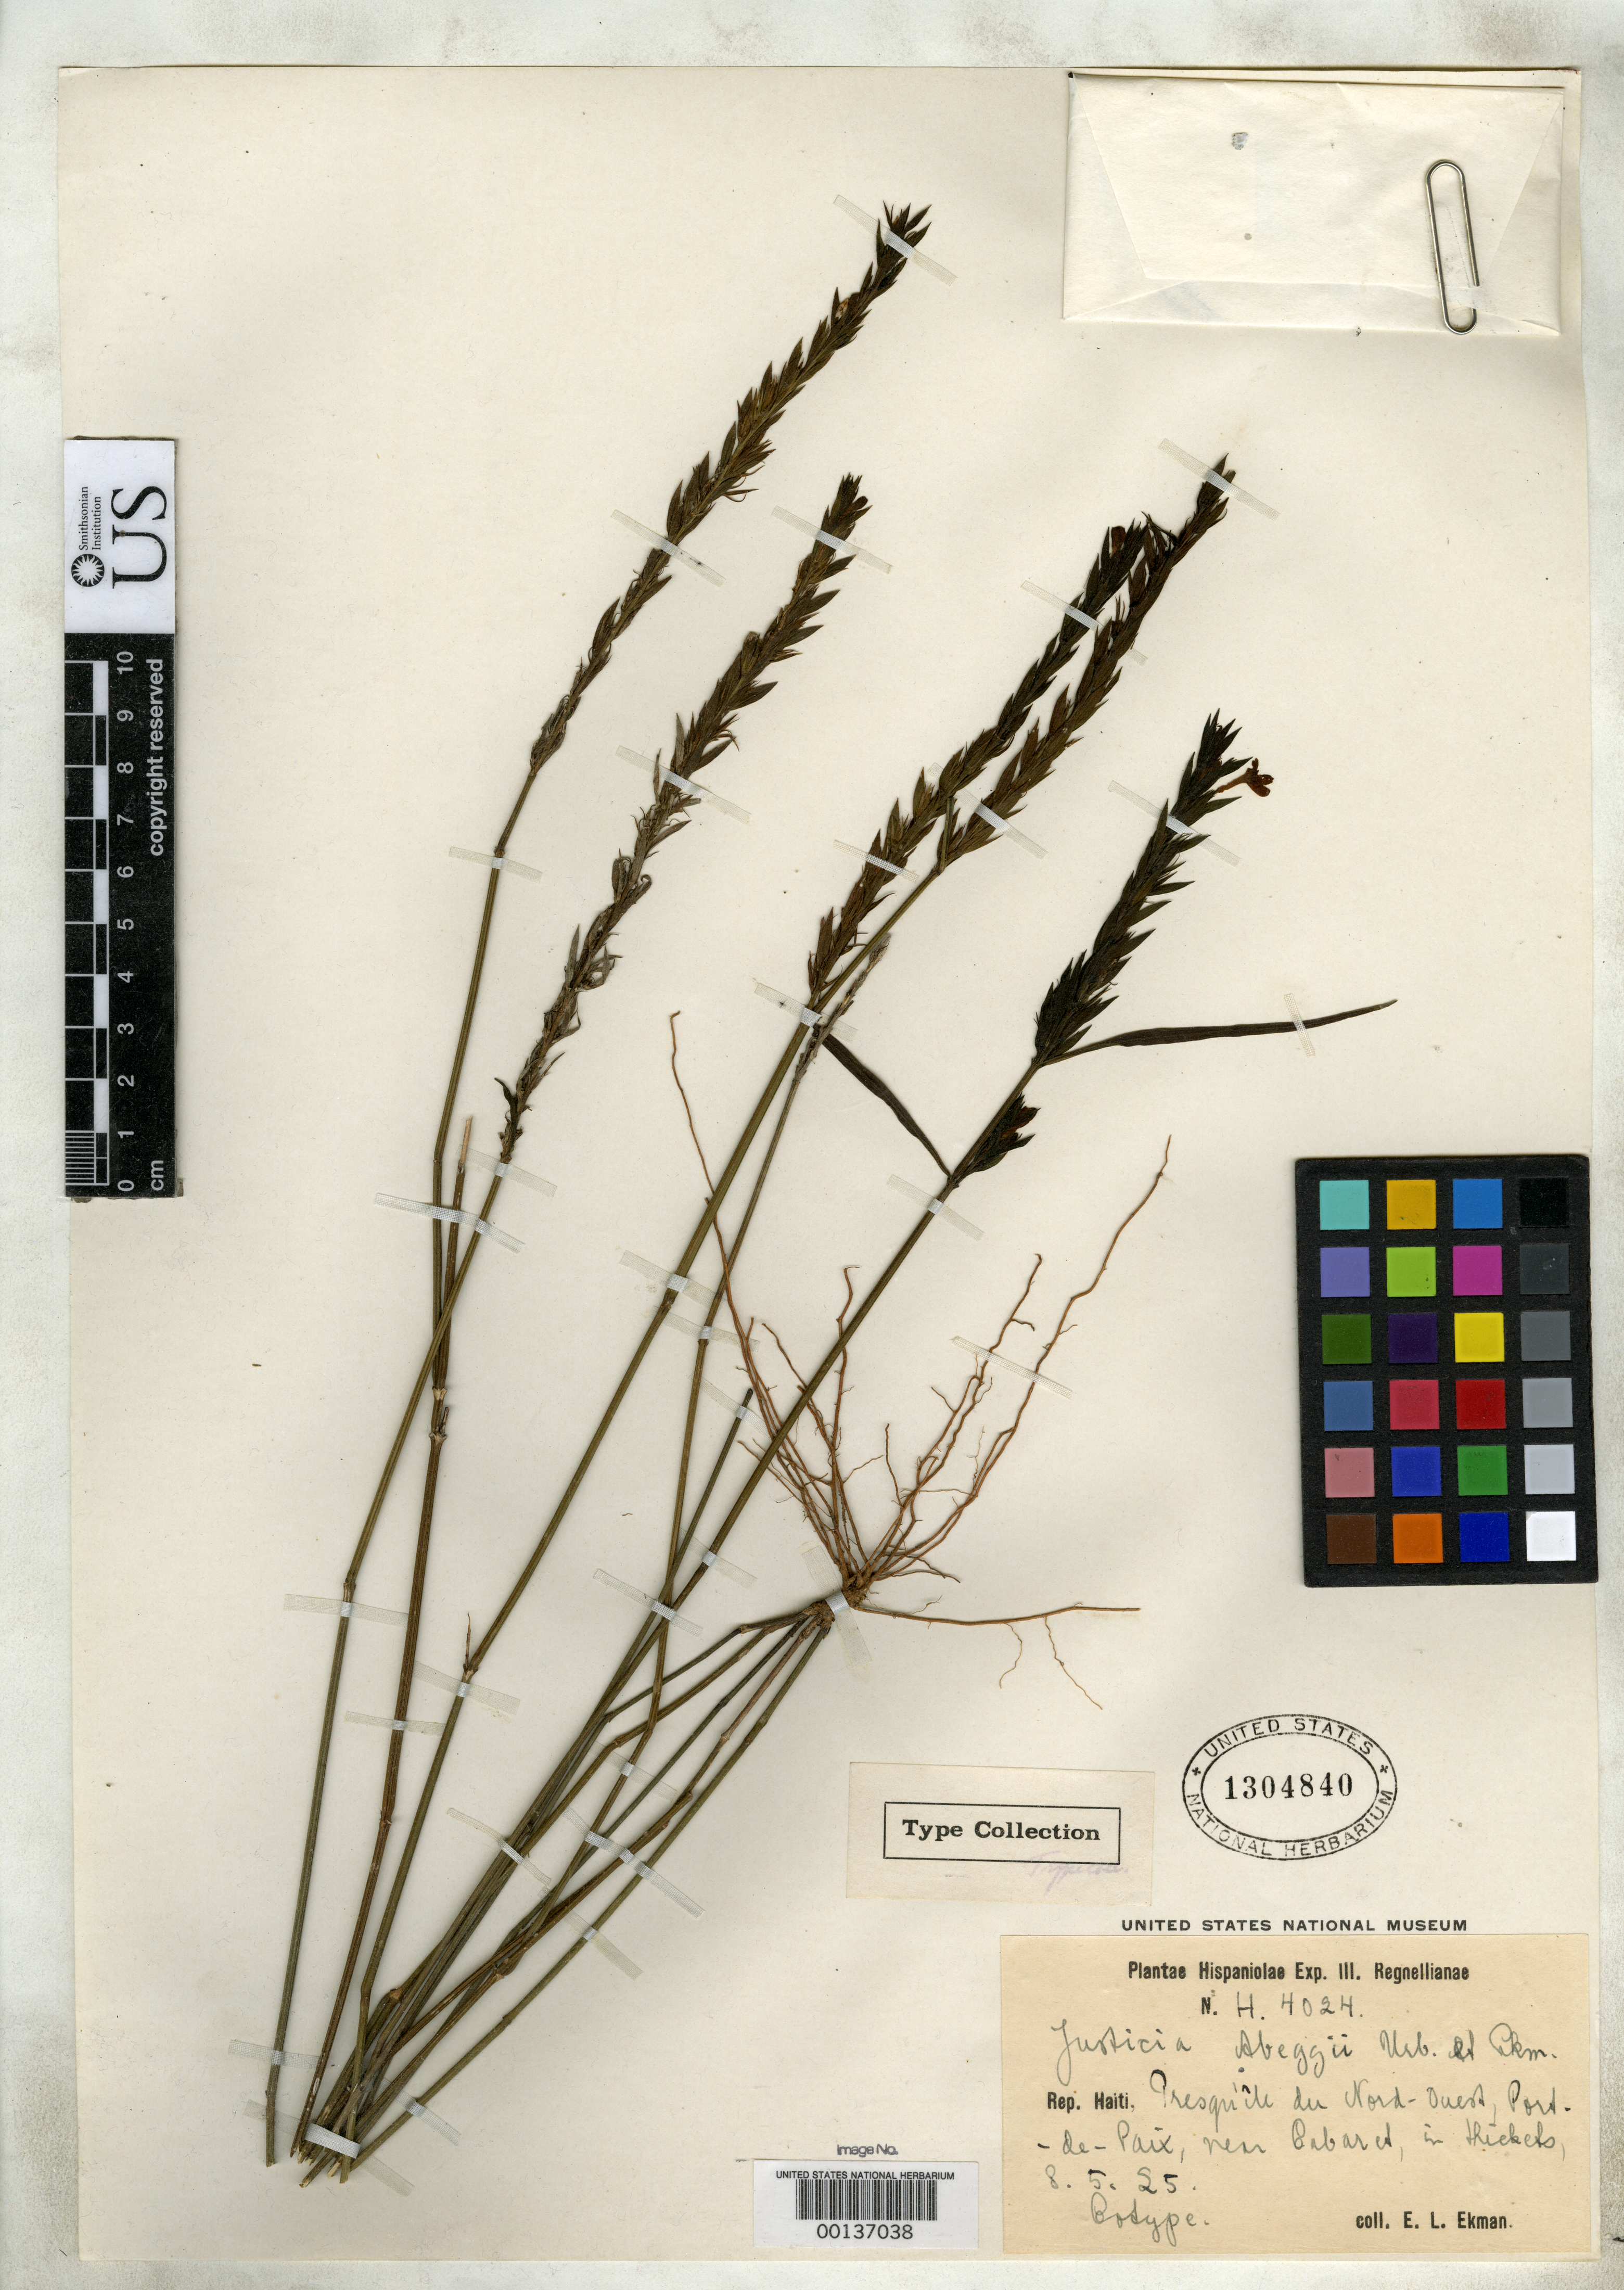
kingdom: Plantae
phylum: Tracheophyta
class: Magnoliopsida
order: Lamiales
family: Acanthaceae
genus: Justicia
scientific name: Justicia abeggii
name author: Urb. & Ekman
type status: Isotype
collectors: E. L. Ekman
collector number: H 4024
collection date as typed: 08 May 1925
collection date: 1925-05-08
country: Haiti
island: Hispaniola Island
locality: Peninsula Sept.-Occidentalis ad Viaminter Jean-Rabel et Port-de-Paix in fruticetis ad Morne Ronde.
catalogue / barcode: US 1304840